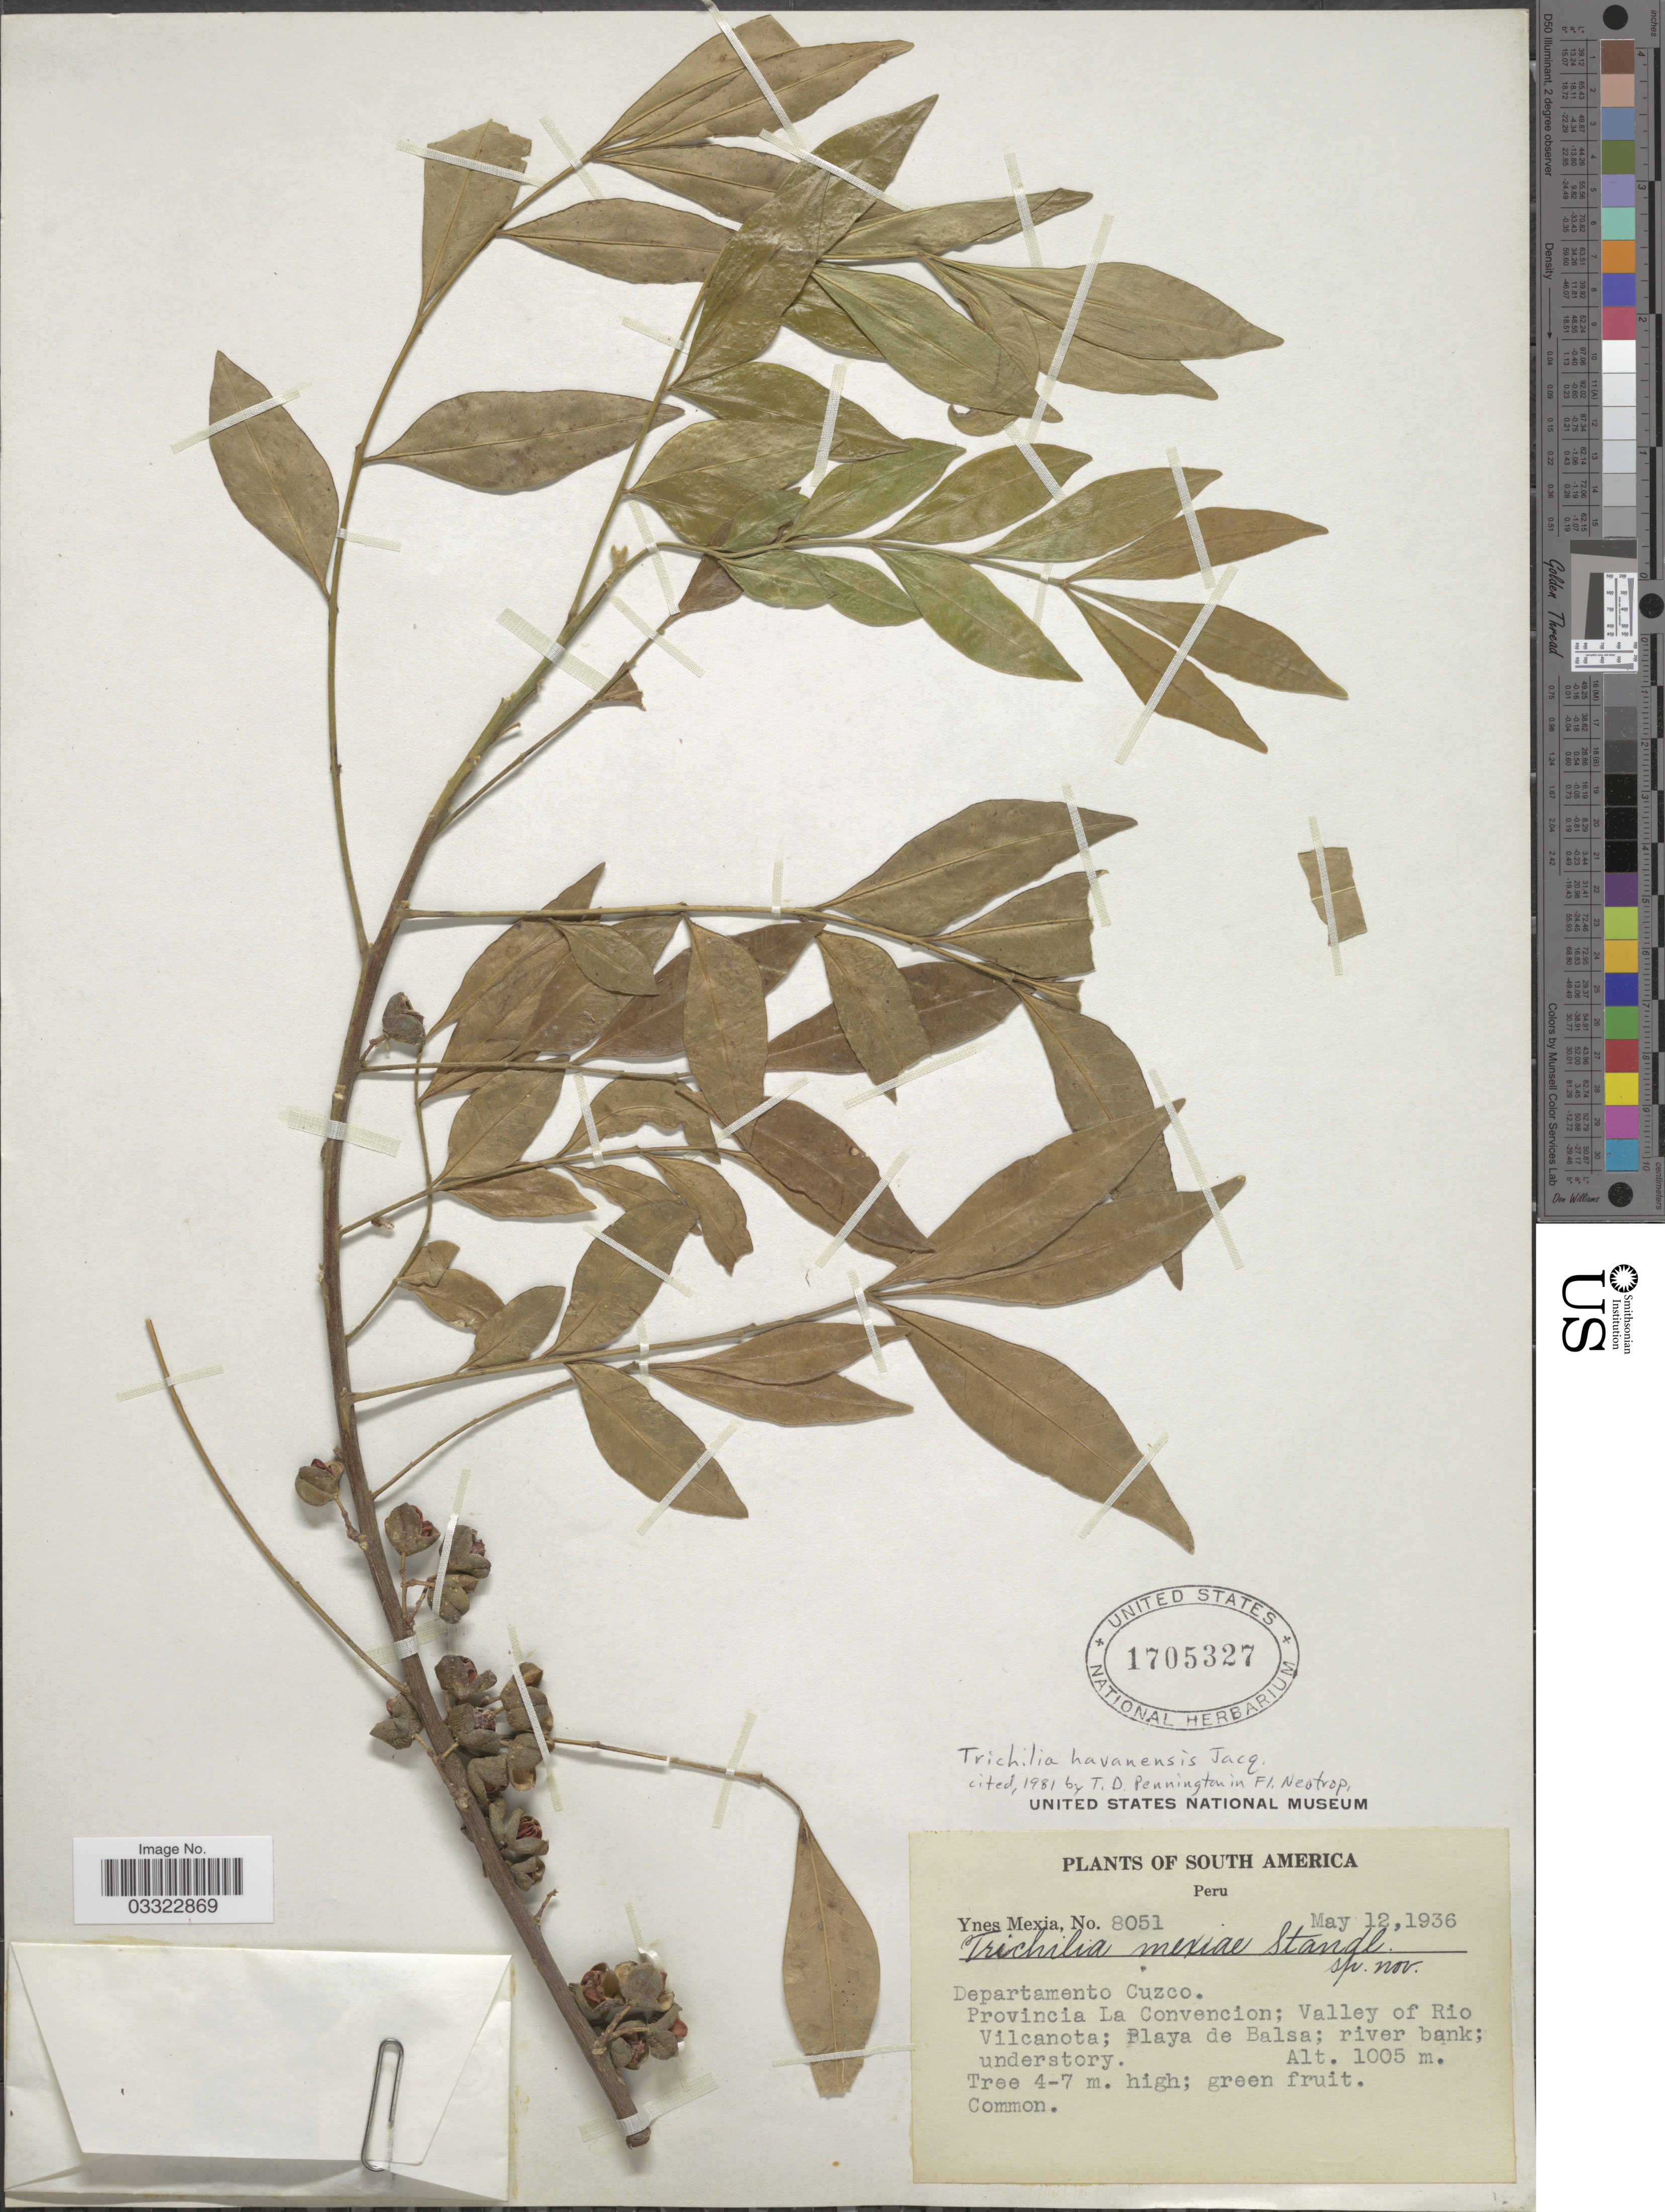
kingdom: Plantae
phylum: Tracheophyta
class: Magnoliopsida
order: Sapindales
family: Meliaceae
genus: Trichilia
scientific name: Trichilia havanensis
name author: Jacq.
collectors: Y. Mexia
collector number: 8051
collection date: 1936-05-12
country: Peru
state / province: Cusco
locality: Departamento Cuzco. Provincia La Convencion; Valley of Rio Vilcanota; Playa de Balsa; river bank.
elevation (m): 1005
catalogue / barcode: US 1705327